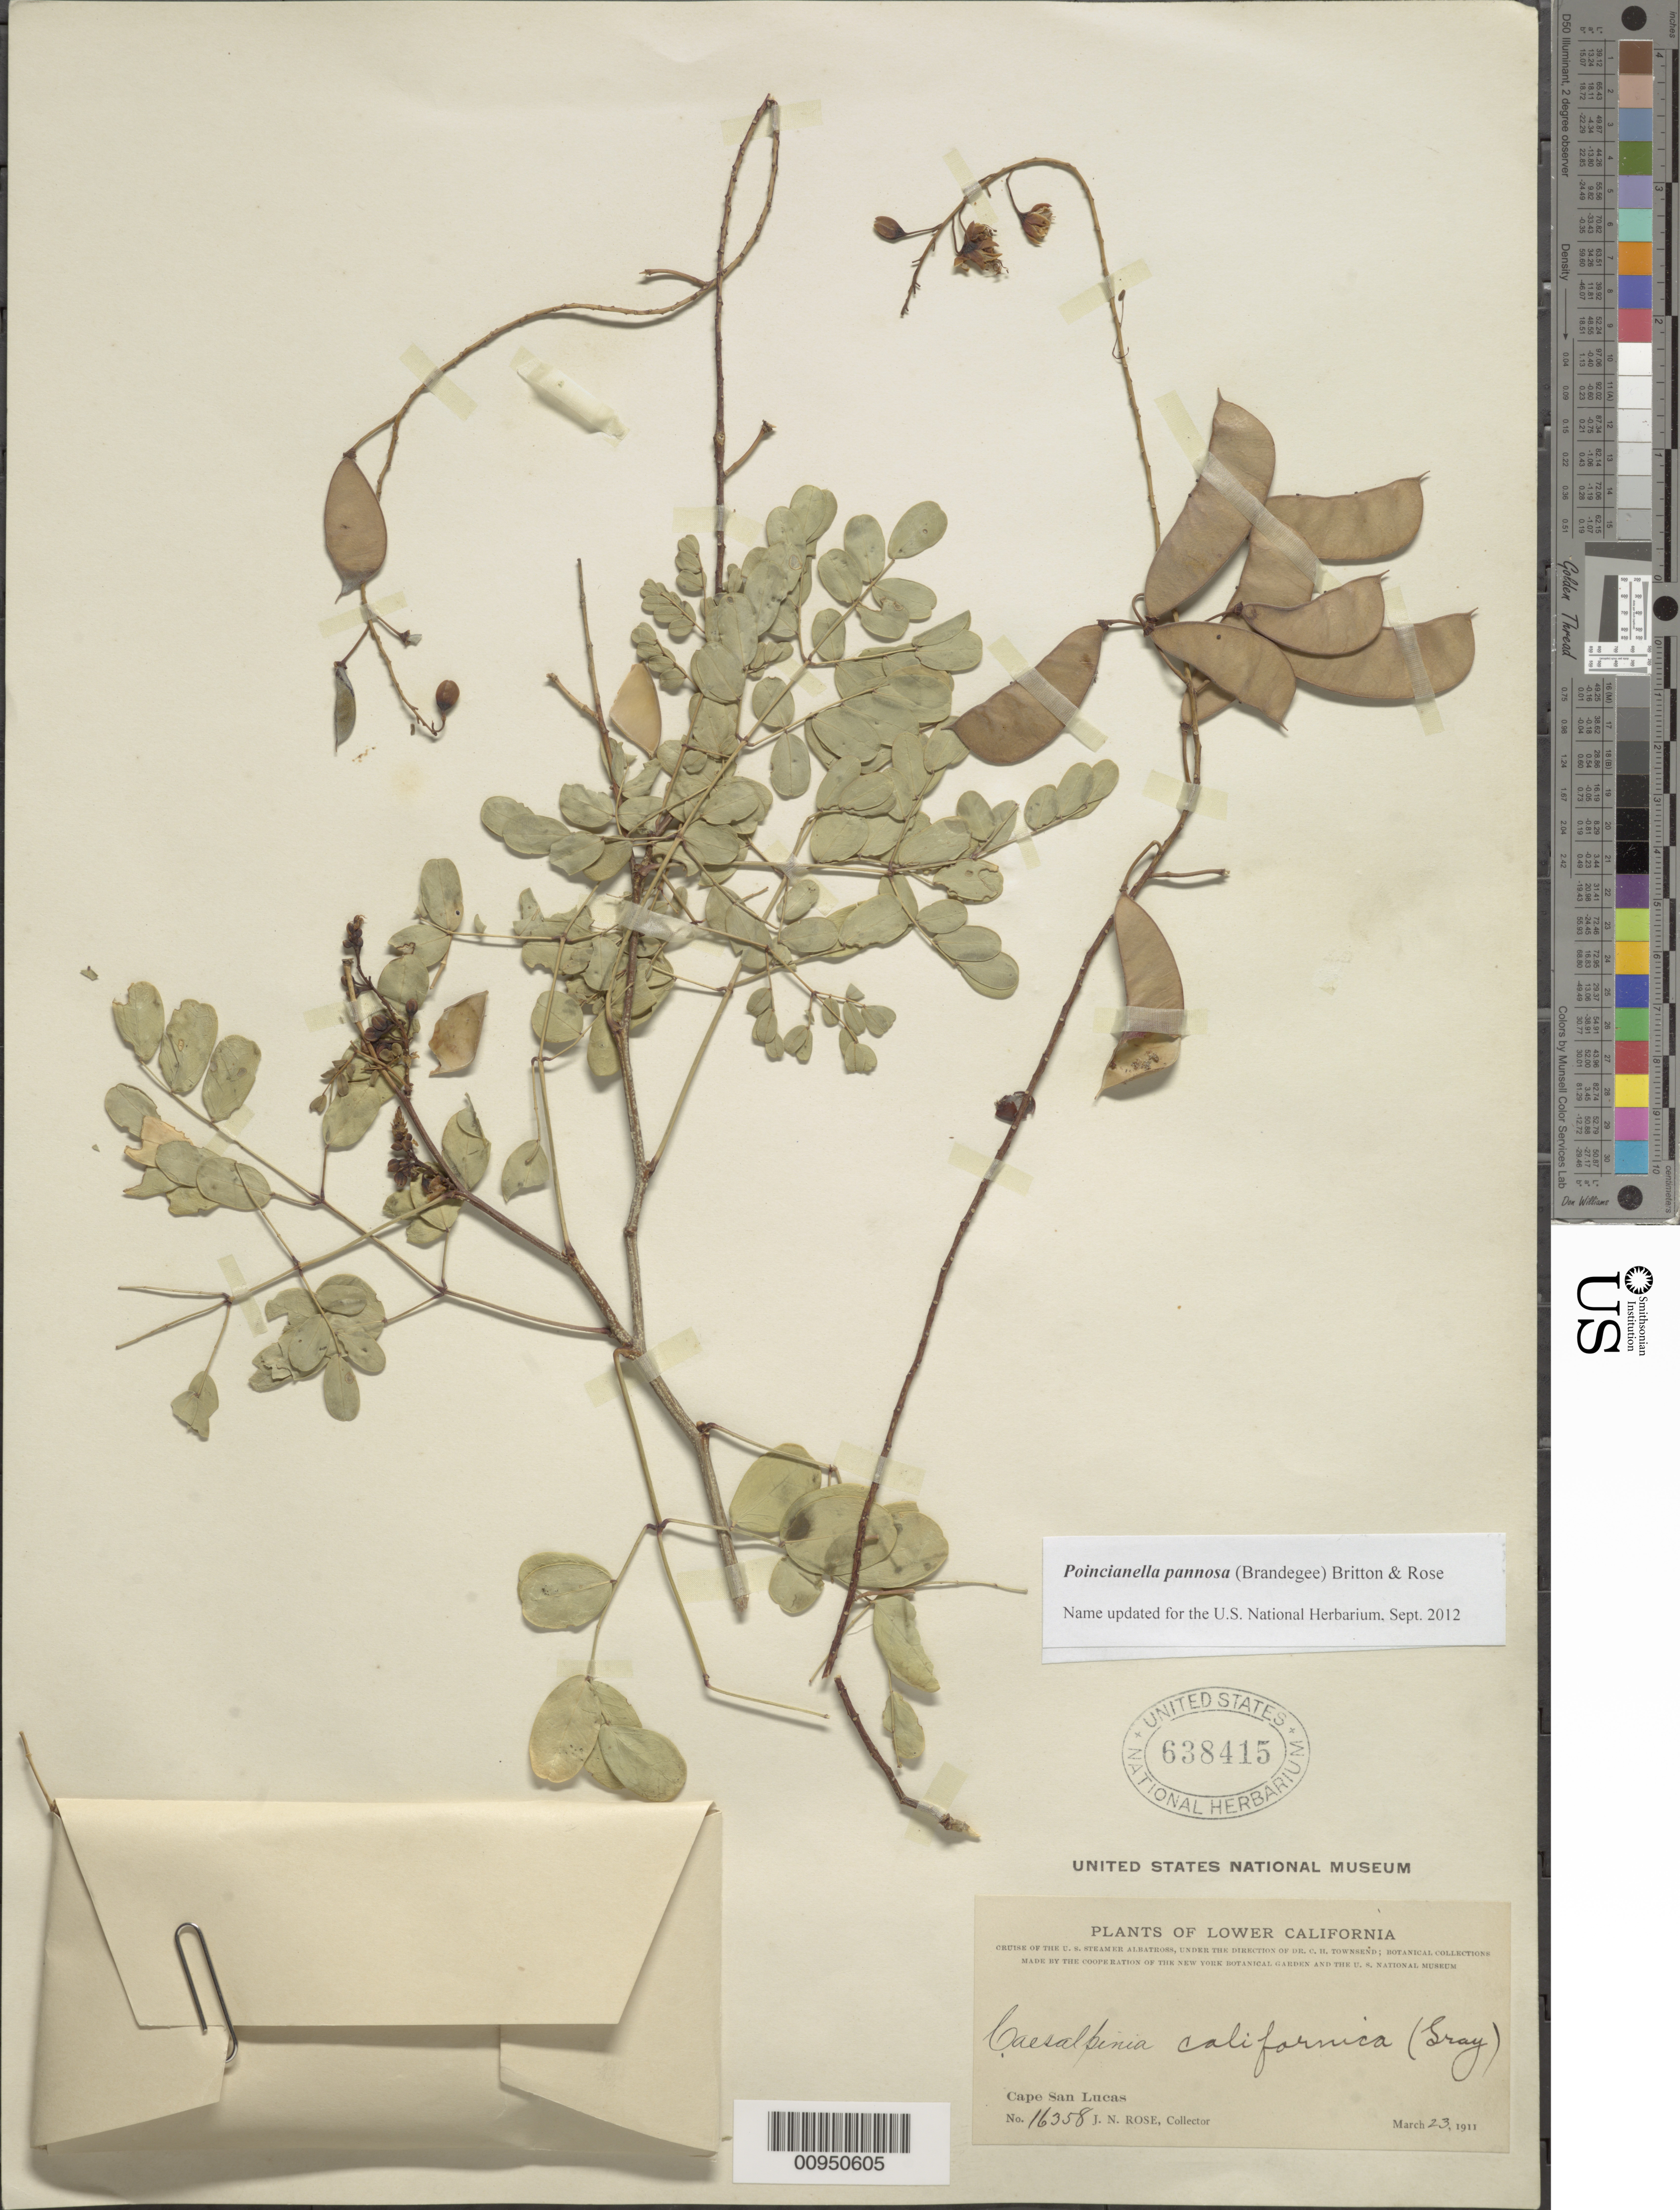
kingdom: Plantae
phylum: Tracheophyta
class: Magnoliopsida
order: Fabales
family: Fabaceae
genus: Erythrostemon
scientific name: Erythrostemon pannosus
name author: (K. Brandegee) Gagnon & G.P. Lewis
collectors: J. N. Rose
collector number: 16358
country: Mexico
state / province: Baja California Sur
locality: Cape San Lucas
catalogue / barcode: US 638415